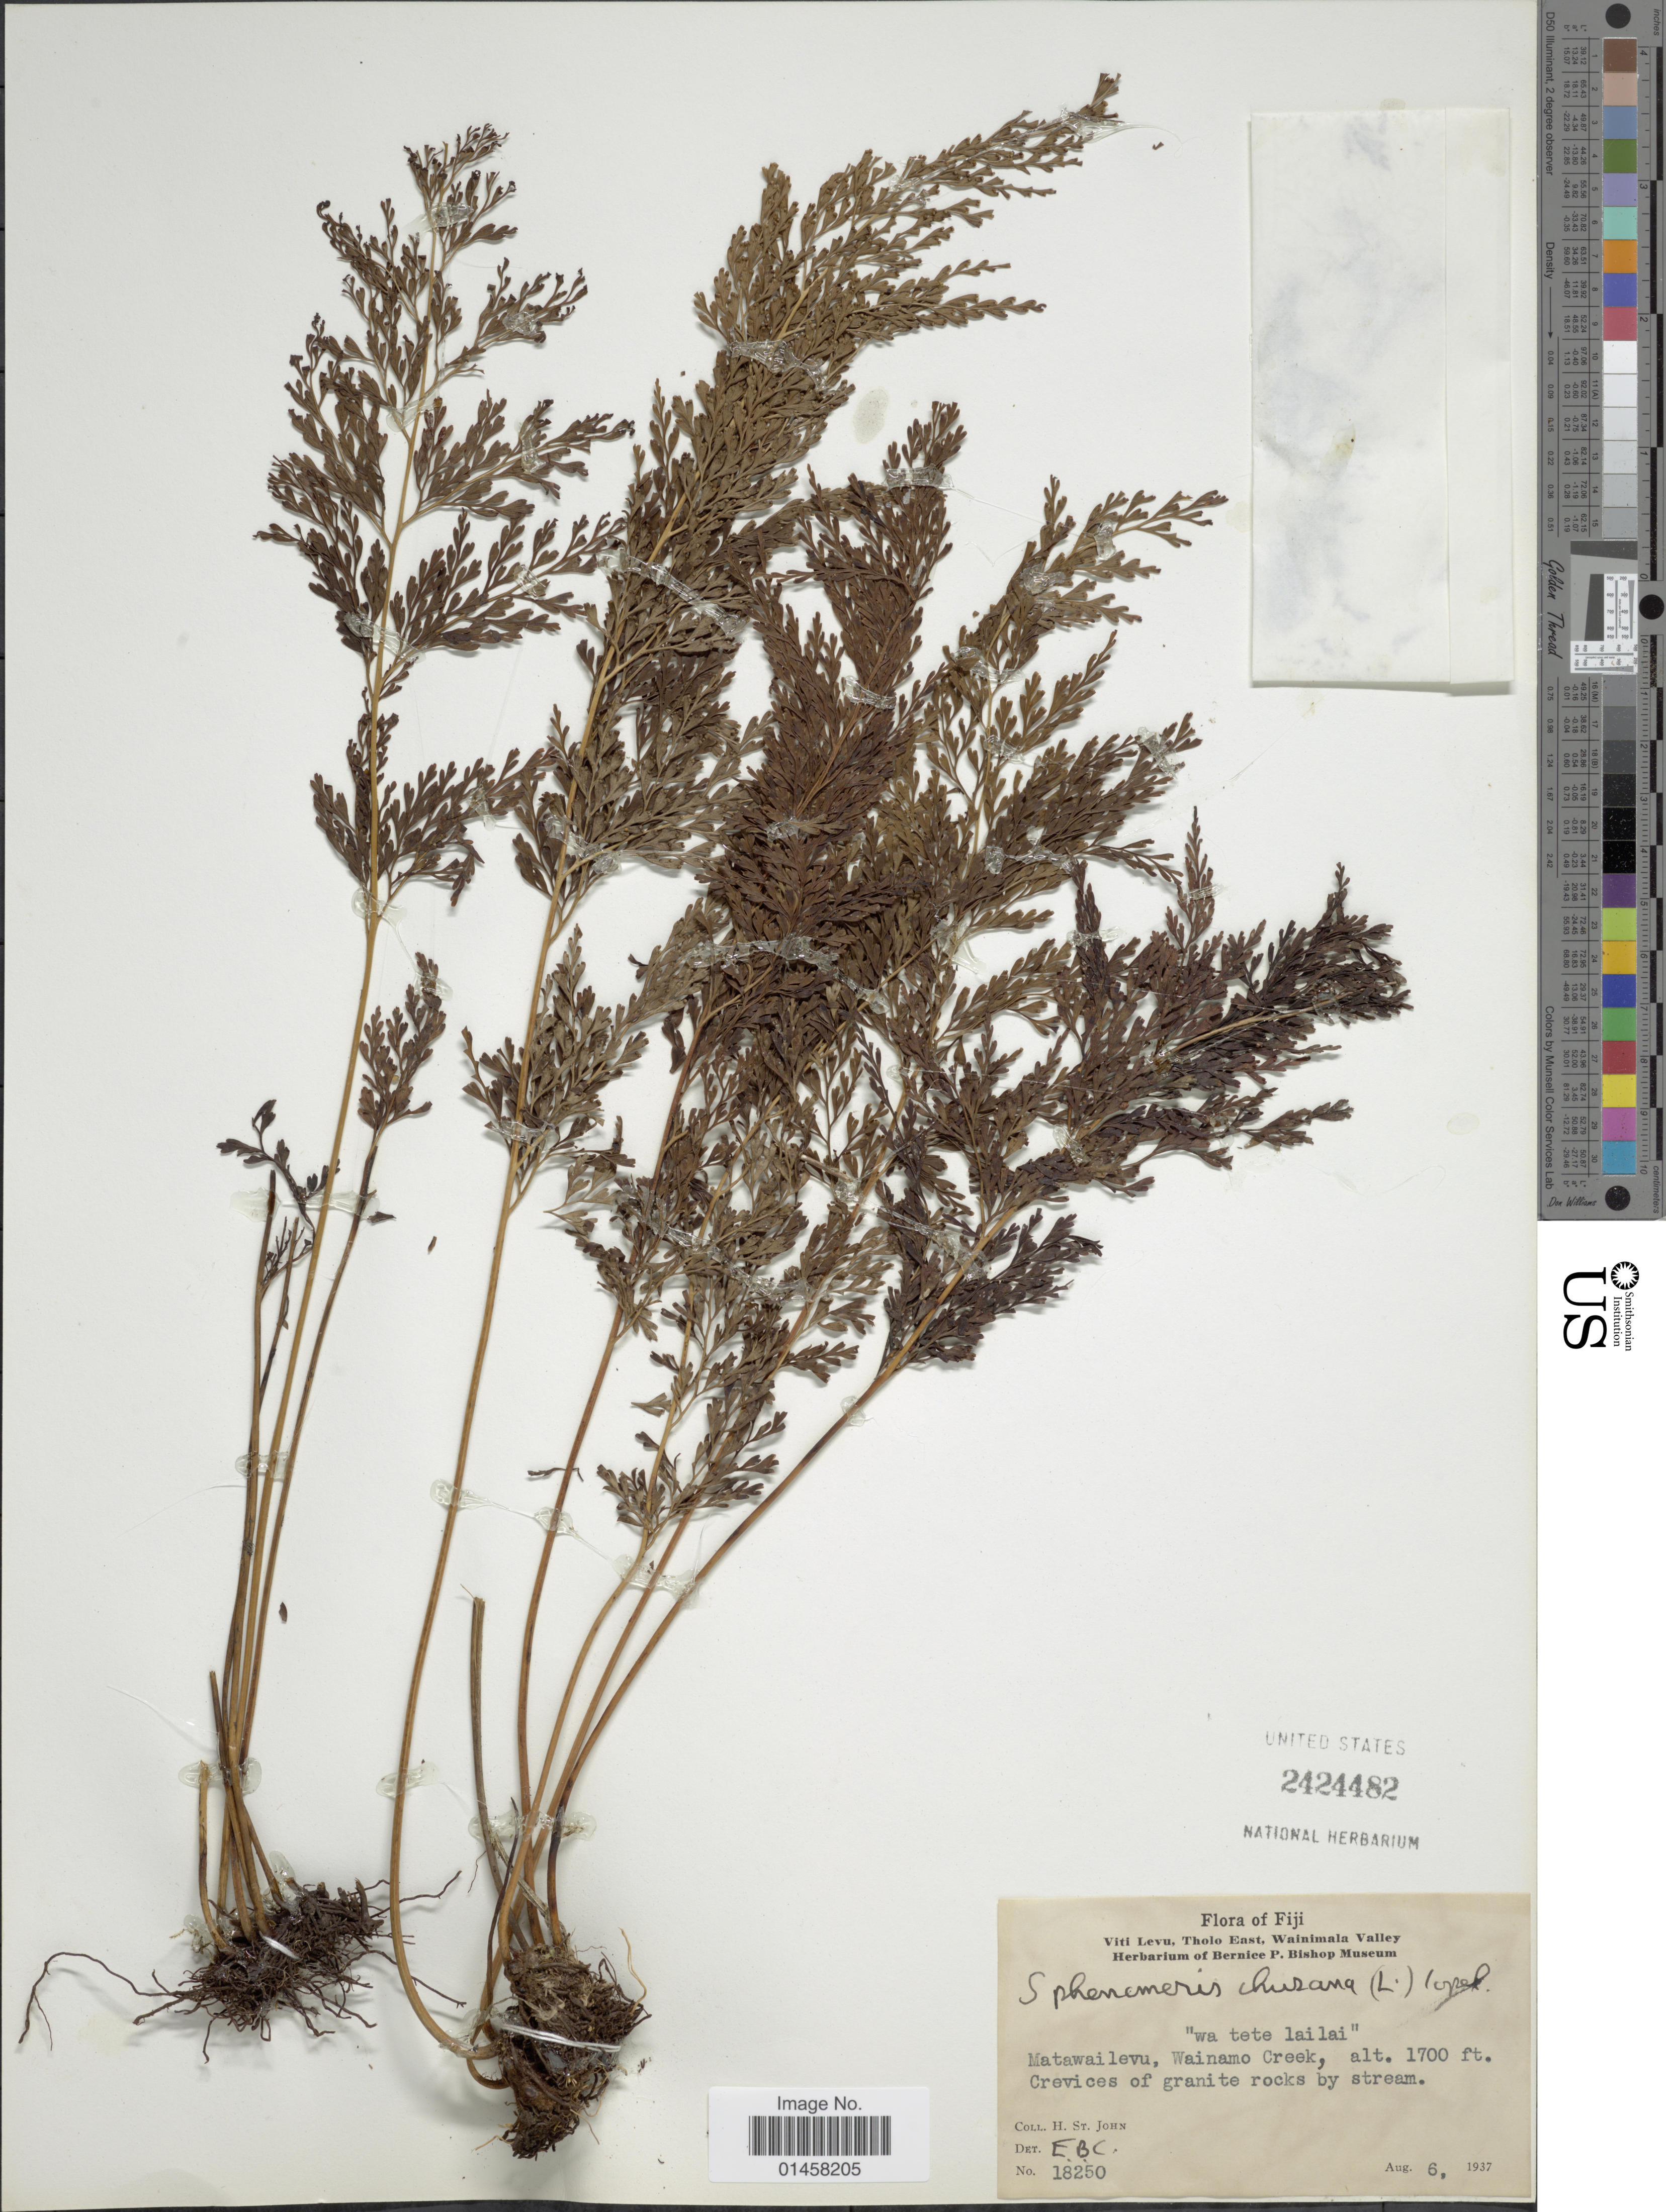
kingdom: Plantae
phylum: Tracheophyta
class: Polypodiopsida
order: Polypodiales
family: Lindsaeaceae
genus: Sphenomeris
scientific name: Sphenomeris chinensis var. chinensis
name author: (L.) Maxon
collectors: H. St. John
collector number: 18250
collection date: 1937-08-06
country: Fiji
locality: Viti Levu, Tholo East, Wainimala Valley. "wa tet Lailai". Matawailevu, Wainamo Creek.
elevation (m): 518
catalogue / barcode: US 2424482